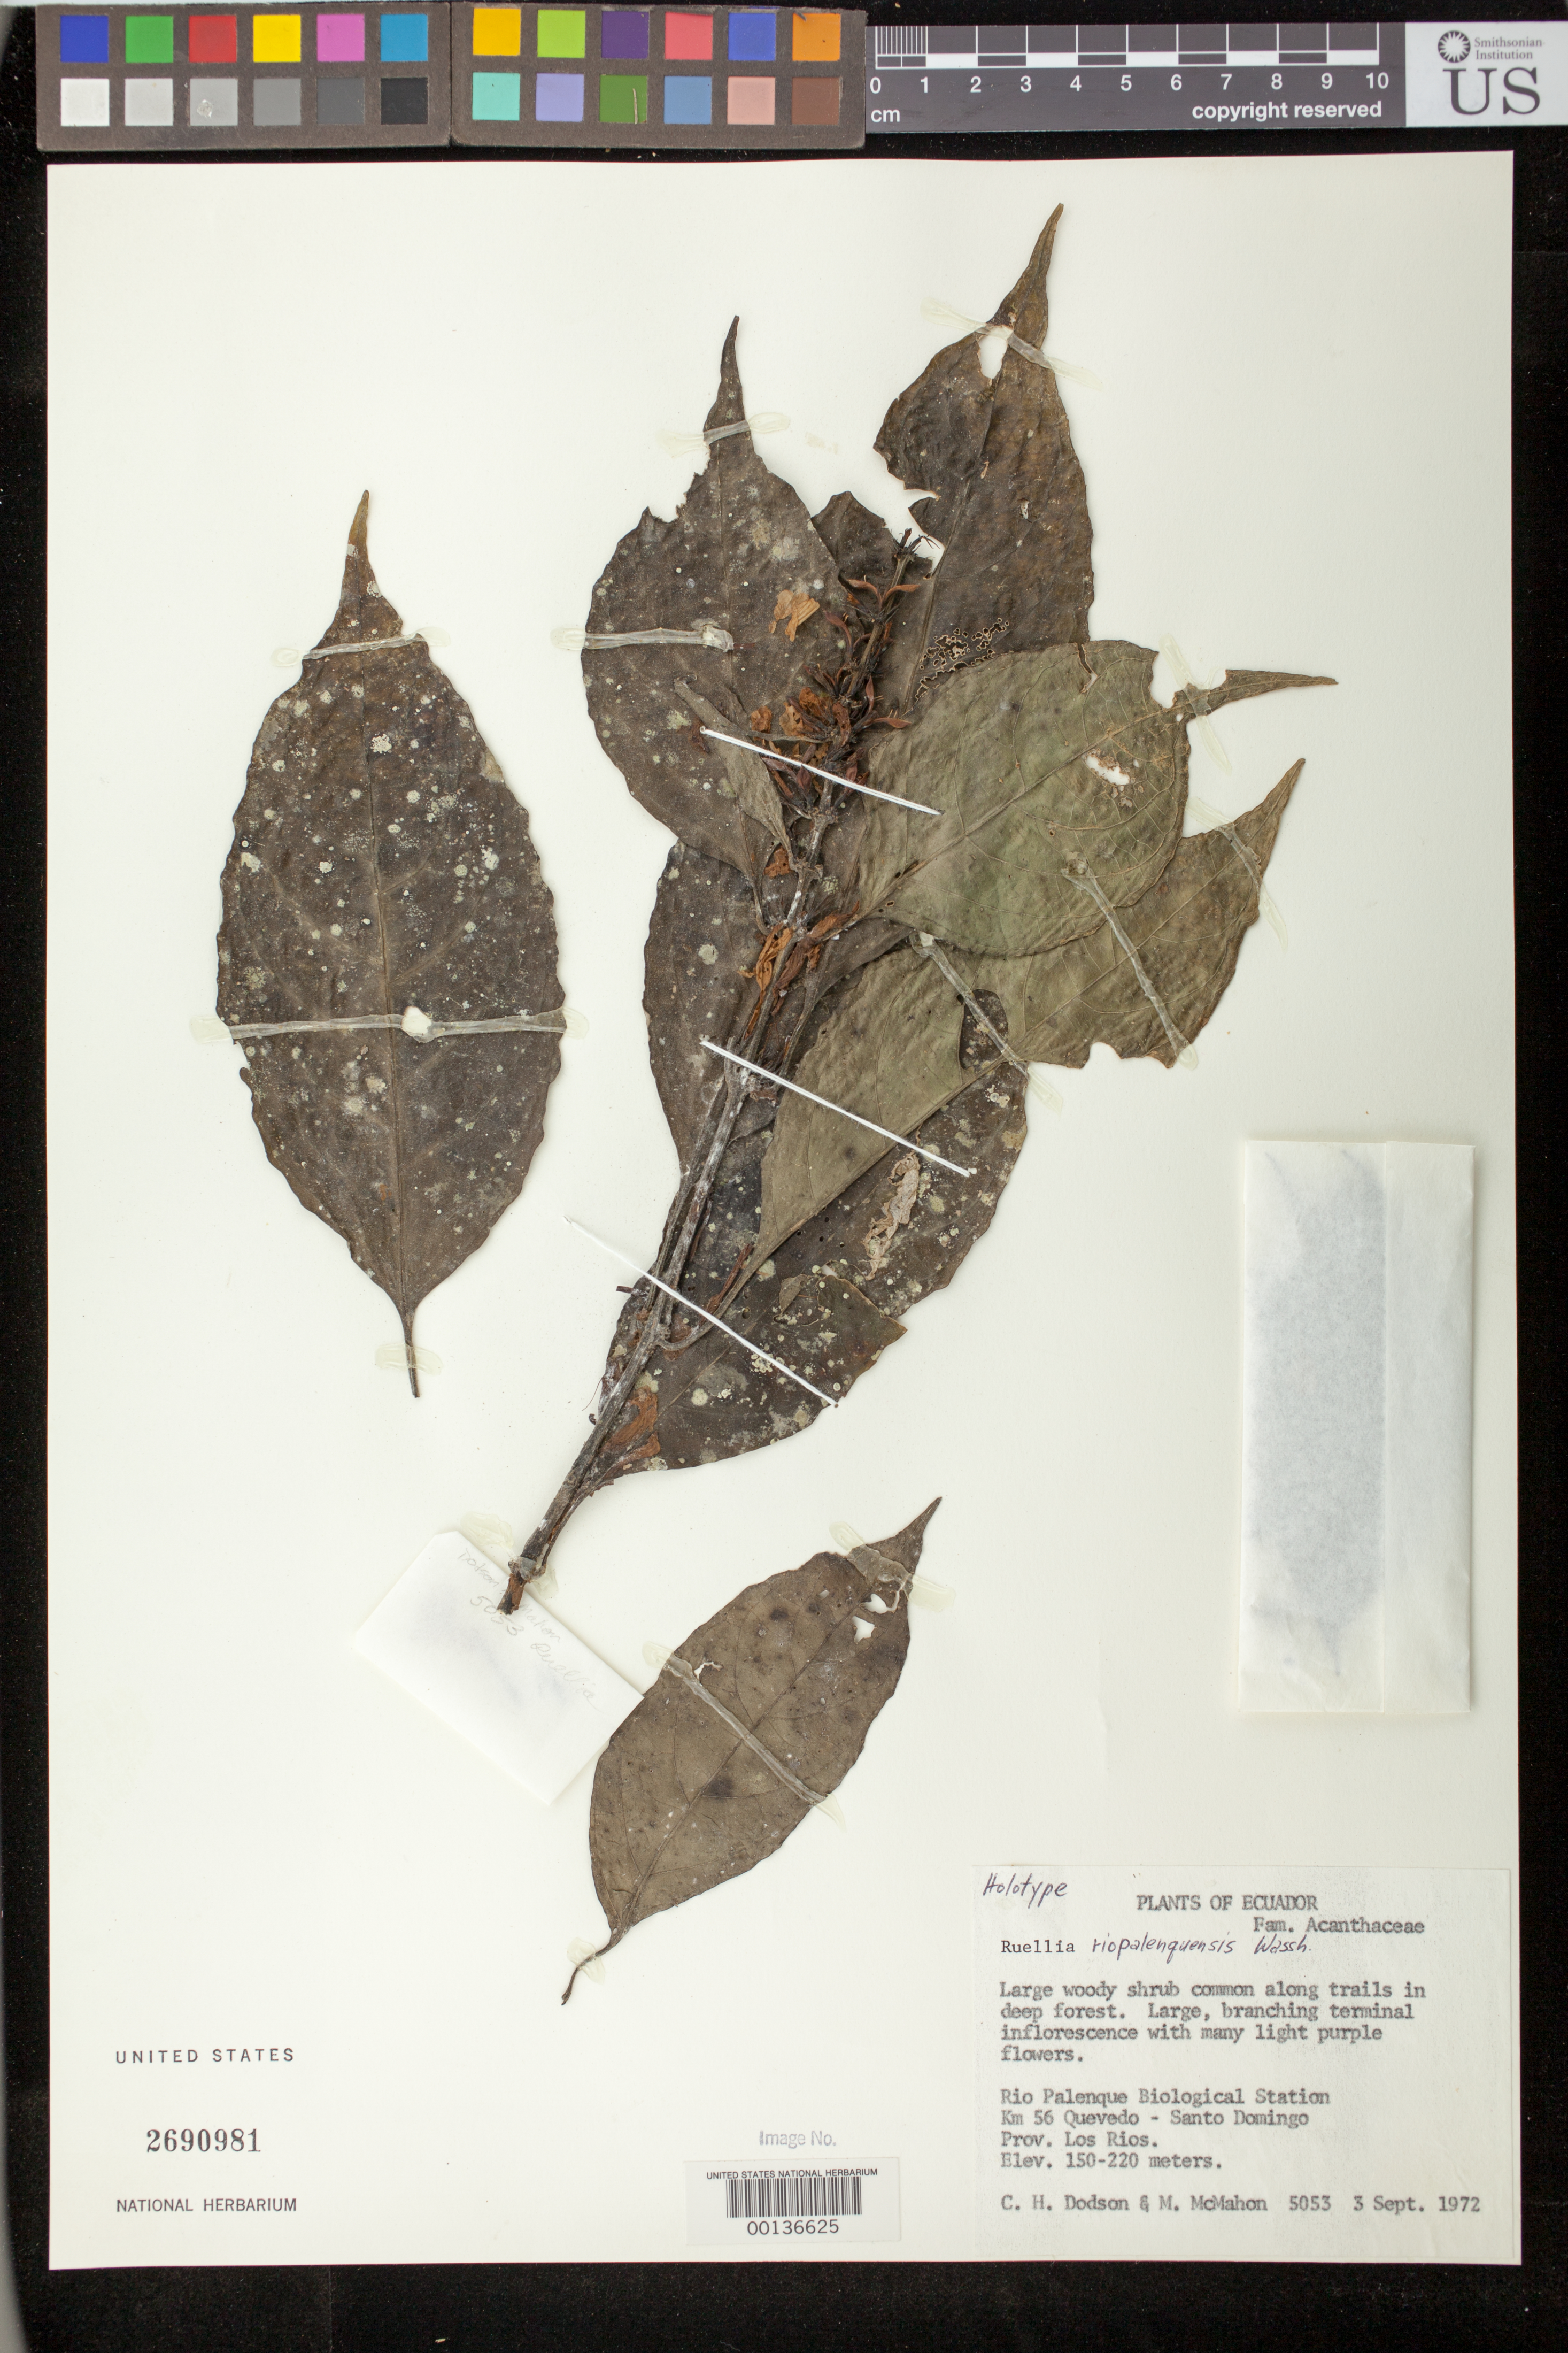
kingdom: Plantae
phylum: Tracheophyta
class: Magnoliopsida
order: Lamiales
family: Acanthaceae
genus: Ruellia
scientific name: Ruellia riopalenquensis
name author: Wassh.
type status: Holotype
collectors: C. H. Dodson & M. McMahon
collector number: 5053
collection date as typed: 03 Sep 1972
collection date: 1972-09-03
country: Ecuador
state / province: Los Ríos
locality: Rio Palenque Biological Sta., km 56 Quevedo-Santo Domingo.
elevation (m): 150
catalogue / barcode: US 2690981